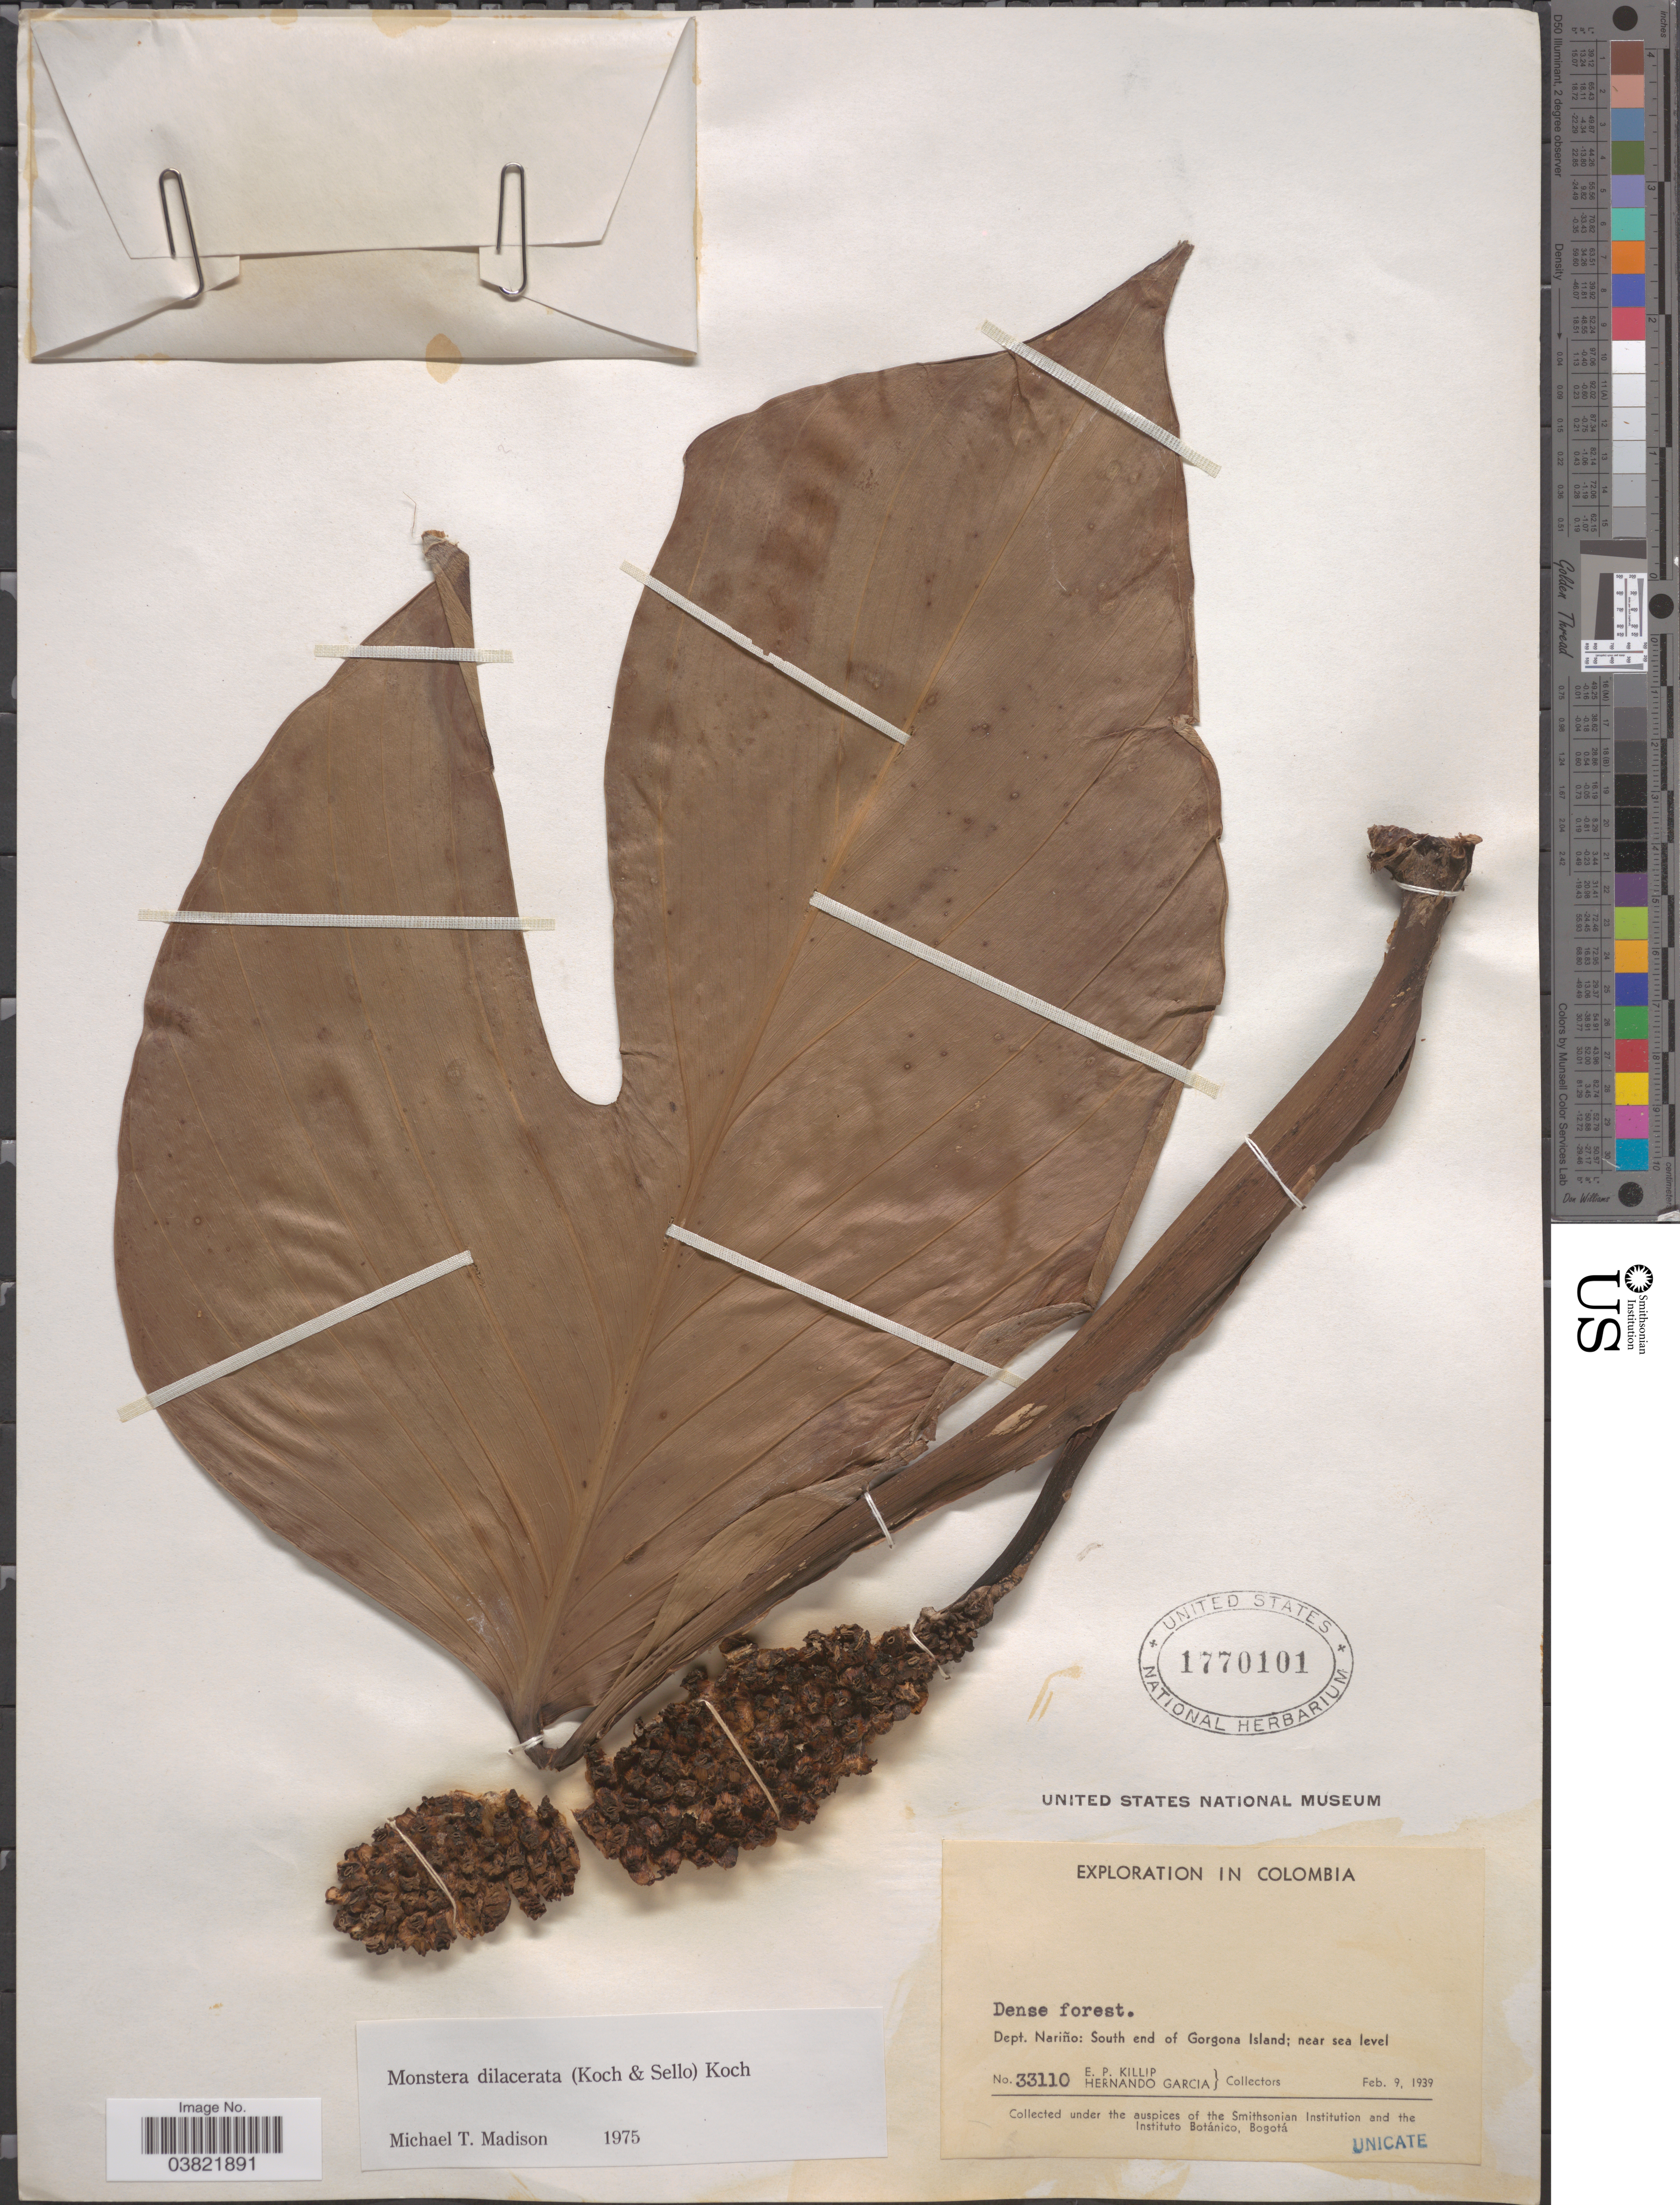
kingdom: Plantae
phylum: Tracheophyta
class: Liliopsida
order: Alismatales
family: Araceae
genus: Monstera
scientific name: Monstera dilacerata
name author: (K. Koch & Sello) K. Koch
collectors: E. P. Killip & H. Garcia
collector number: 33110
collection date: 1939-02-09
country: Colombia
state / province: Nariño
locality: Dept. Nariño: South end of Gorgona Island.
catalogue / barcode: US 1770101